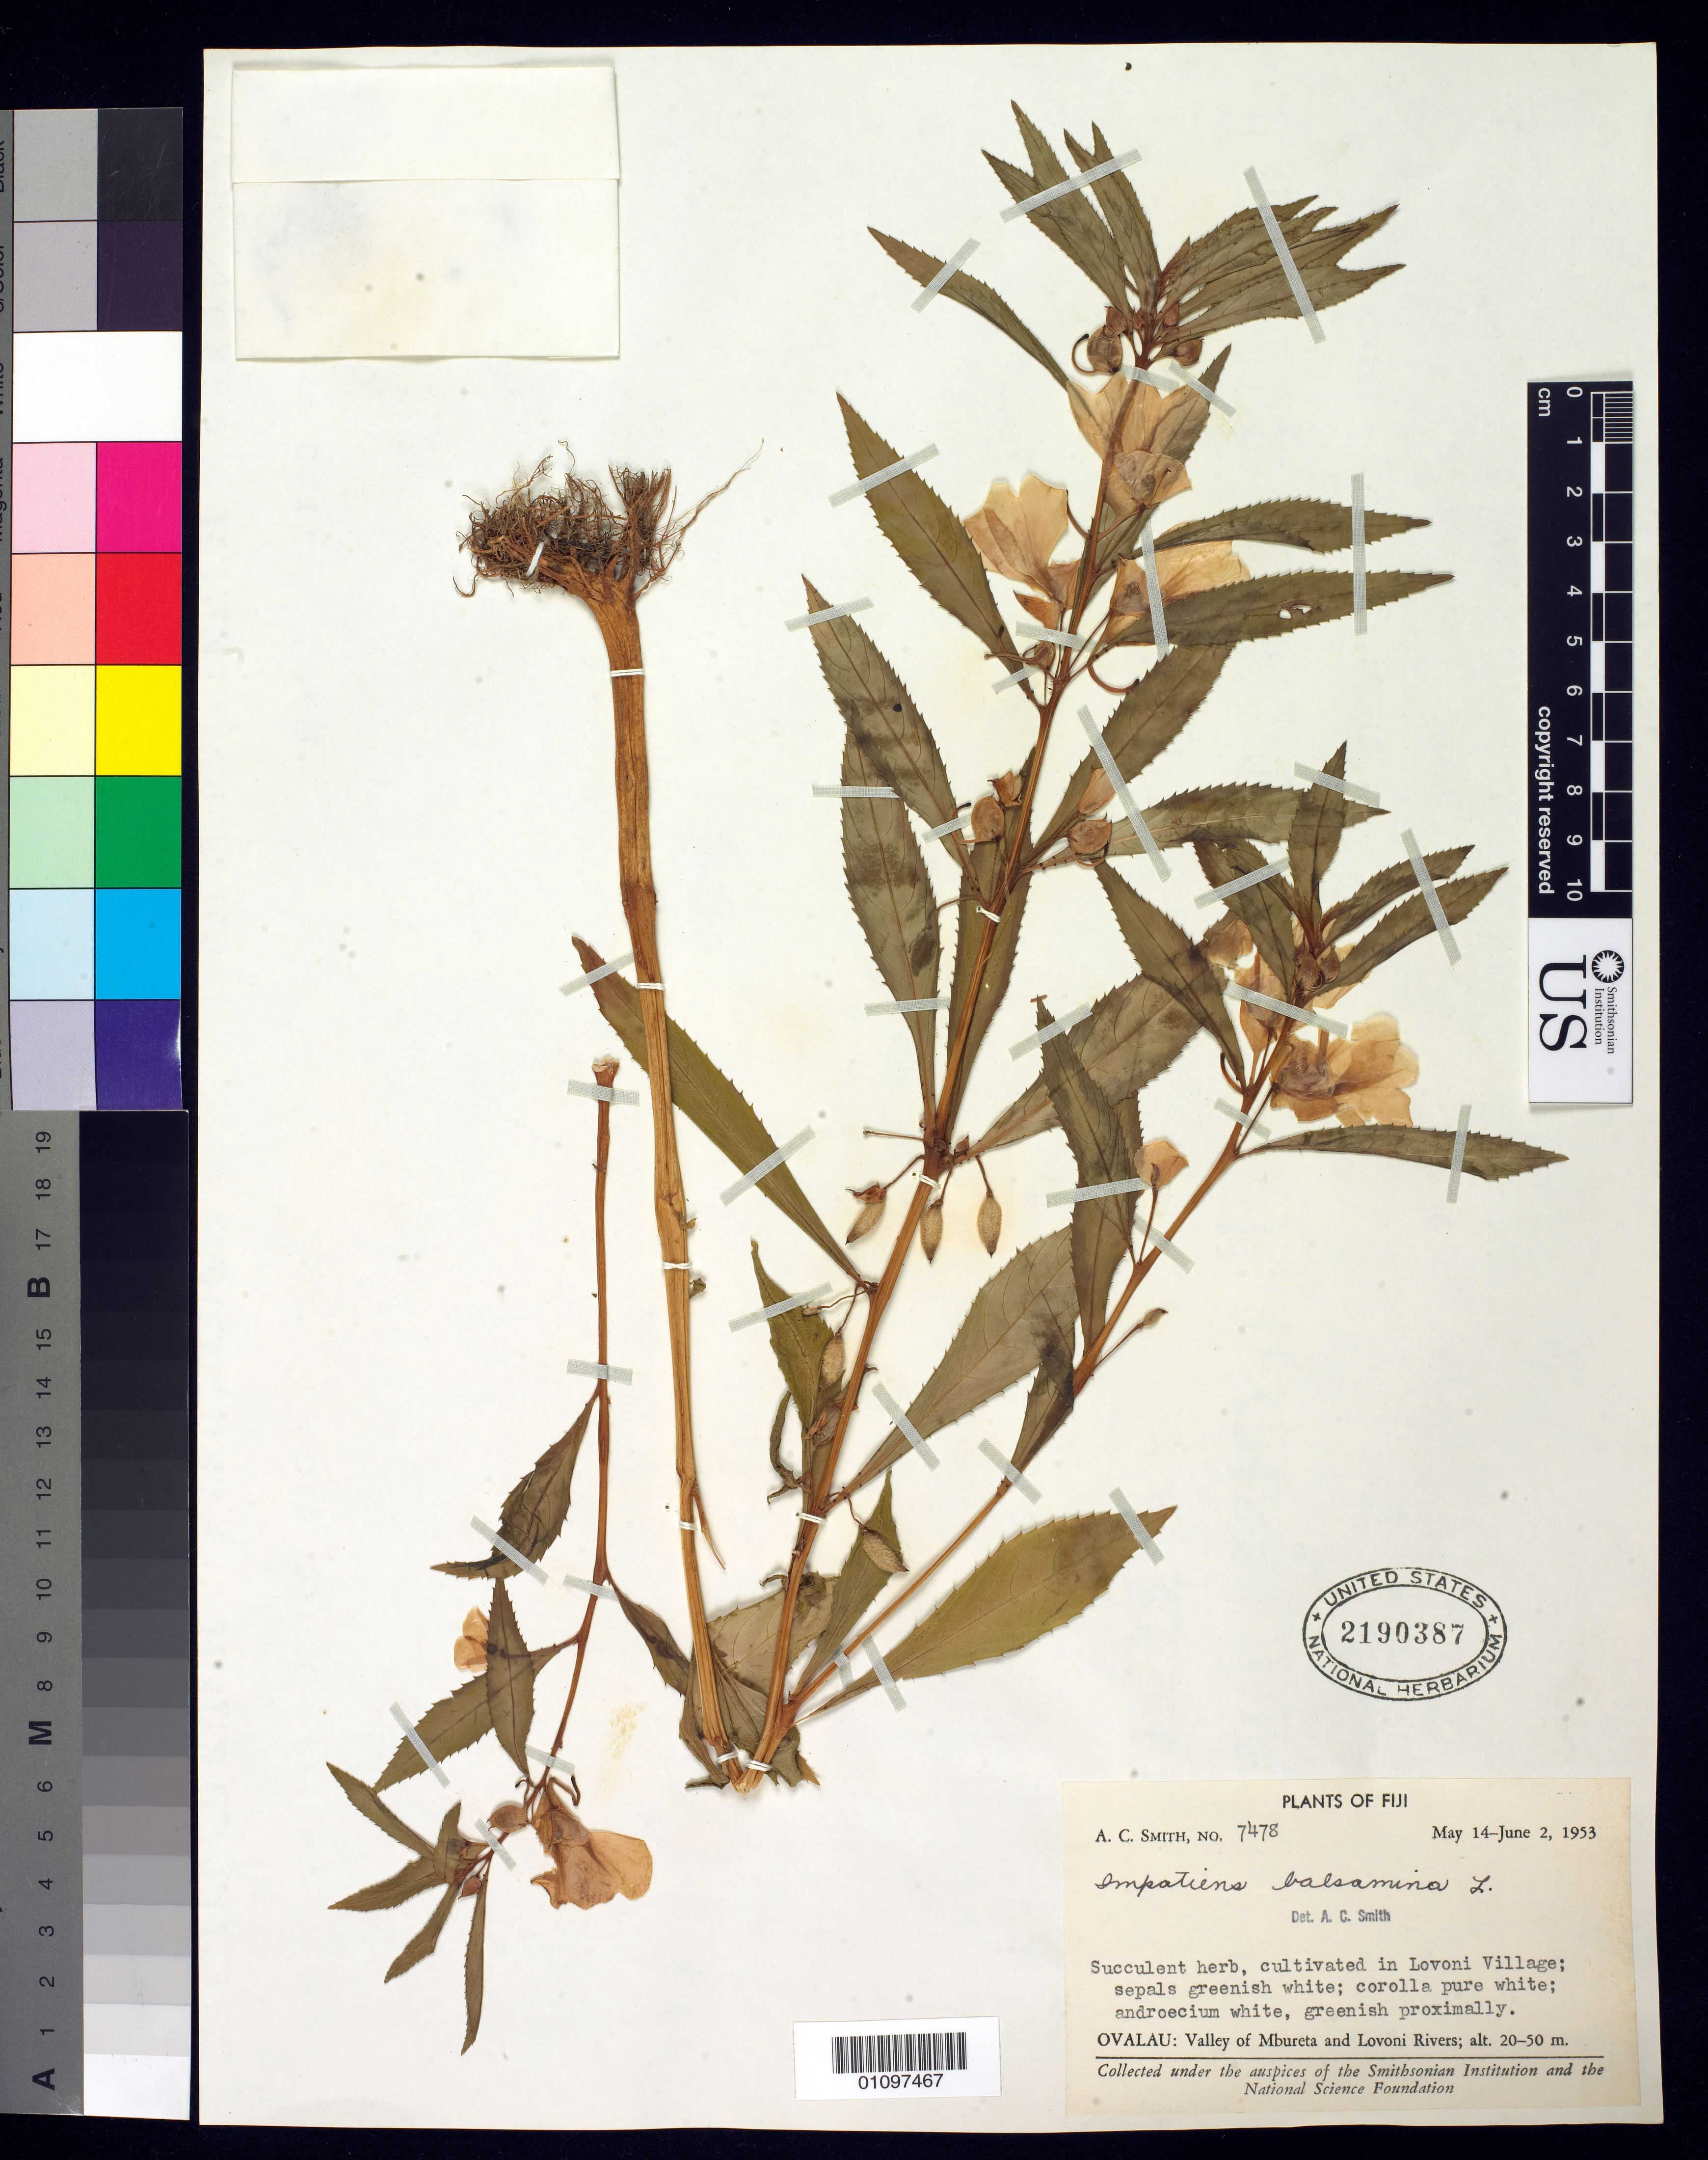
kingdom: Plantae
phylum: Tracheophyta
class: Magnoliopsida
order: Ericales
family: Balsaminaceae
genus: Impatiens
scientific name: Impatiens balsamina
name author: L.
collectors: A. C. Smith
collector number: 7478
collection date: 1953-05-14/1953-06-02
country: Fiji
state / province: Ovalau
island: Viti Levu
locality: Valley of Mbureta and Lovoni Rivers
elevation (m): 20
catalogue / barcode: US 2190387